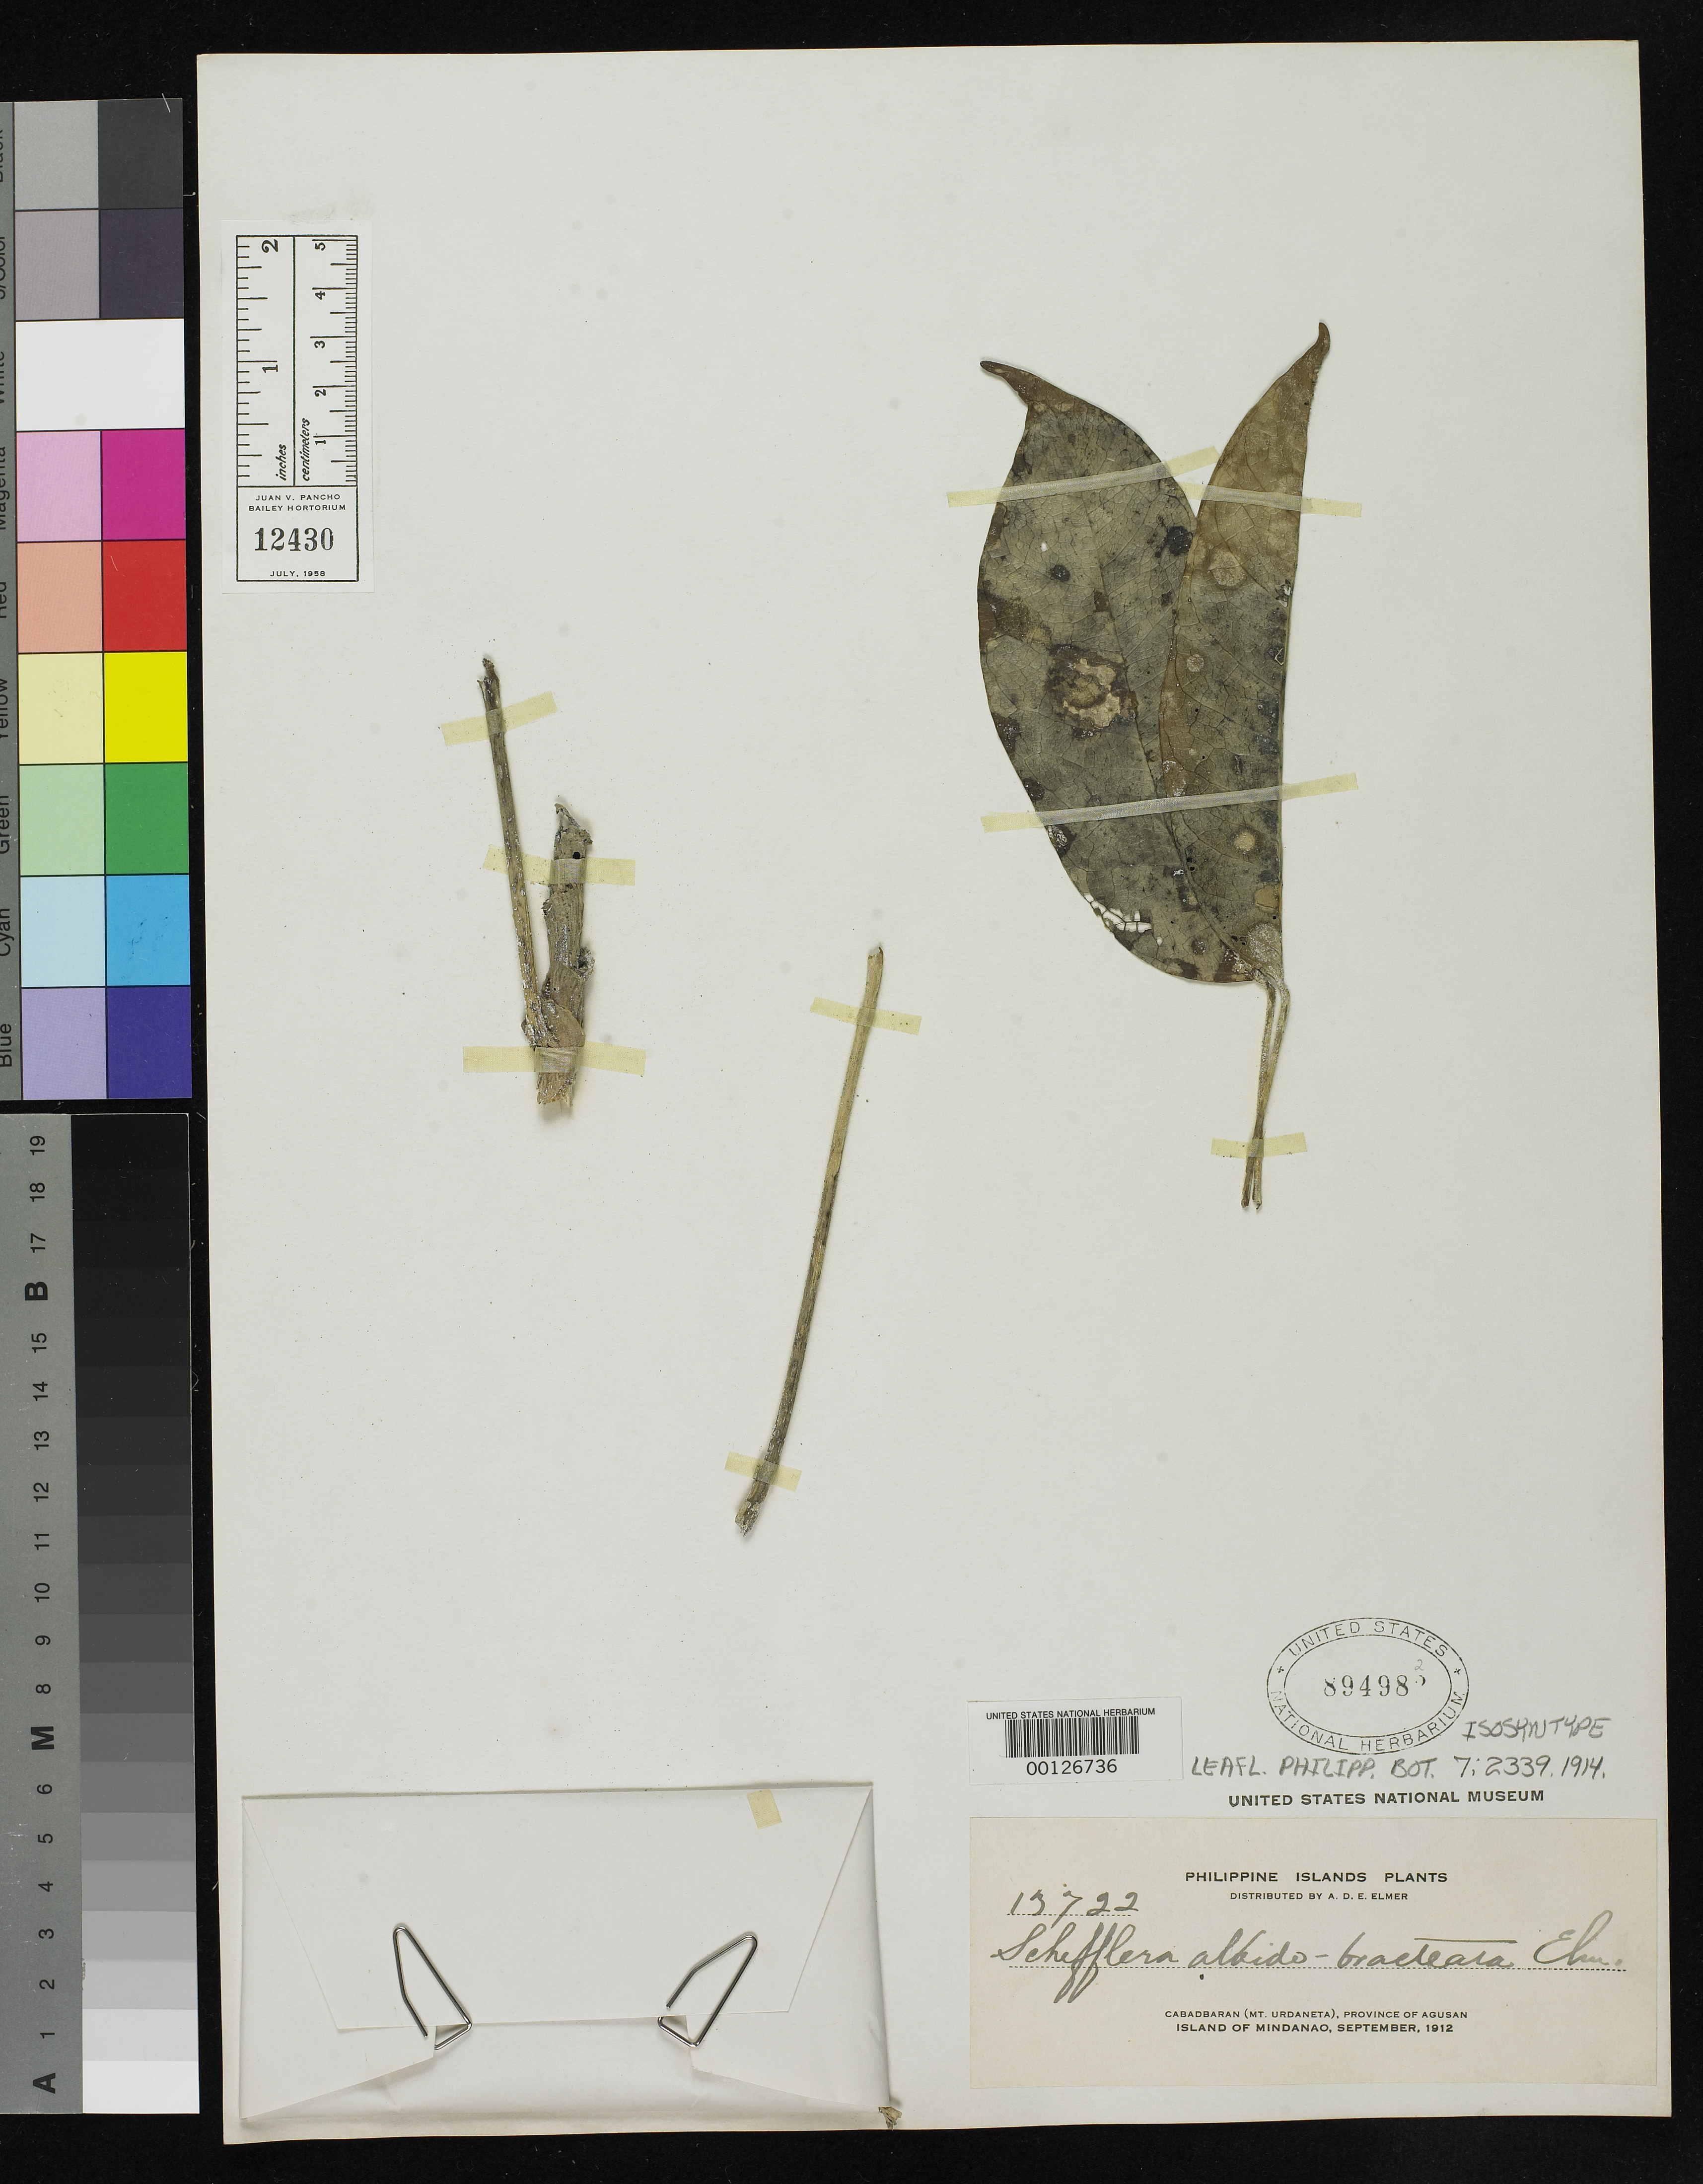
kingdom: Plantae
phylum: Tracheophyta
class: Magnoliopsida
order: Apiales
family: Araliaceae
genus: Schefflera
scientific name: Schefflera albido-bracteata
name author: Elmer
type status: Isosyntype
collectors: A. D. E. Elmer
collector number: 13722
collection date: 1912-07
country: Philippines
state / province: Caraga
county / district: Agusan del Norte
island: Mindanao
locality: Cabadbaran (Mt. Urdaneta), province of Agusan, Island of Mindanao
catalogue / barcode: US 894982